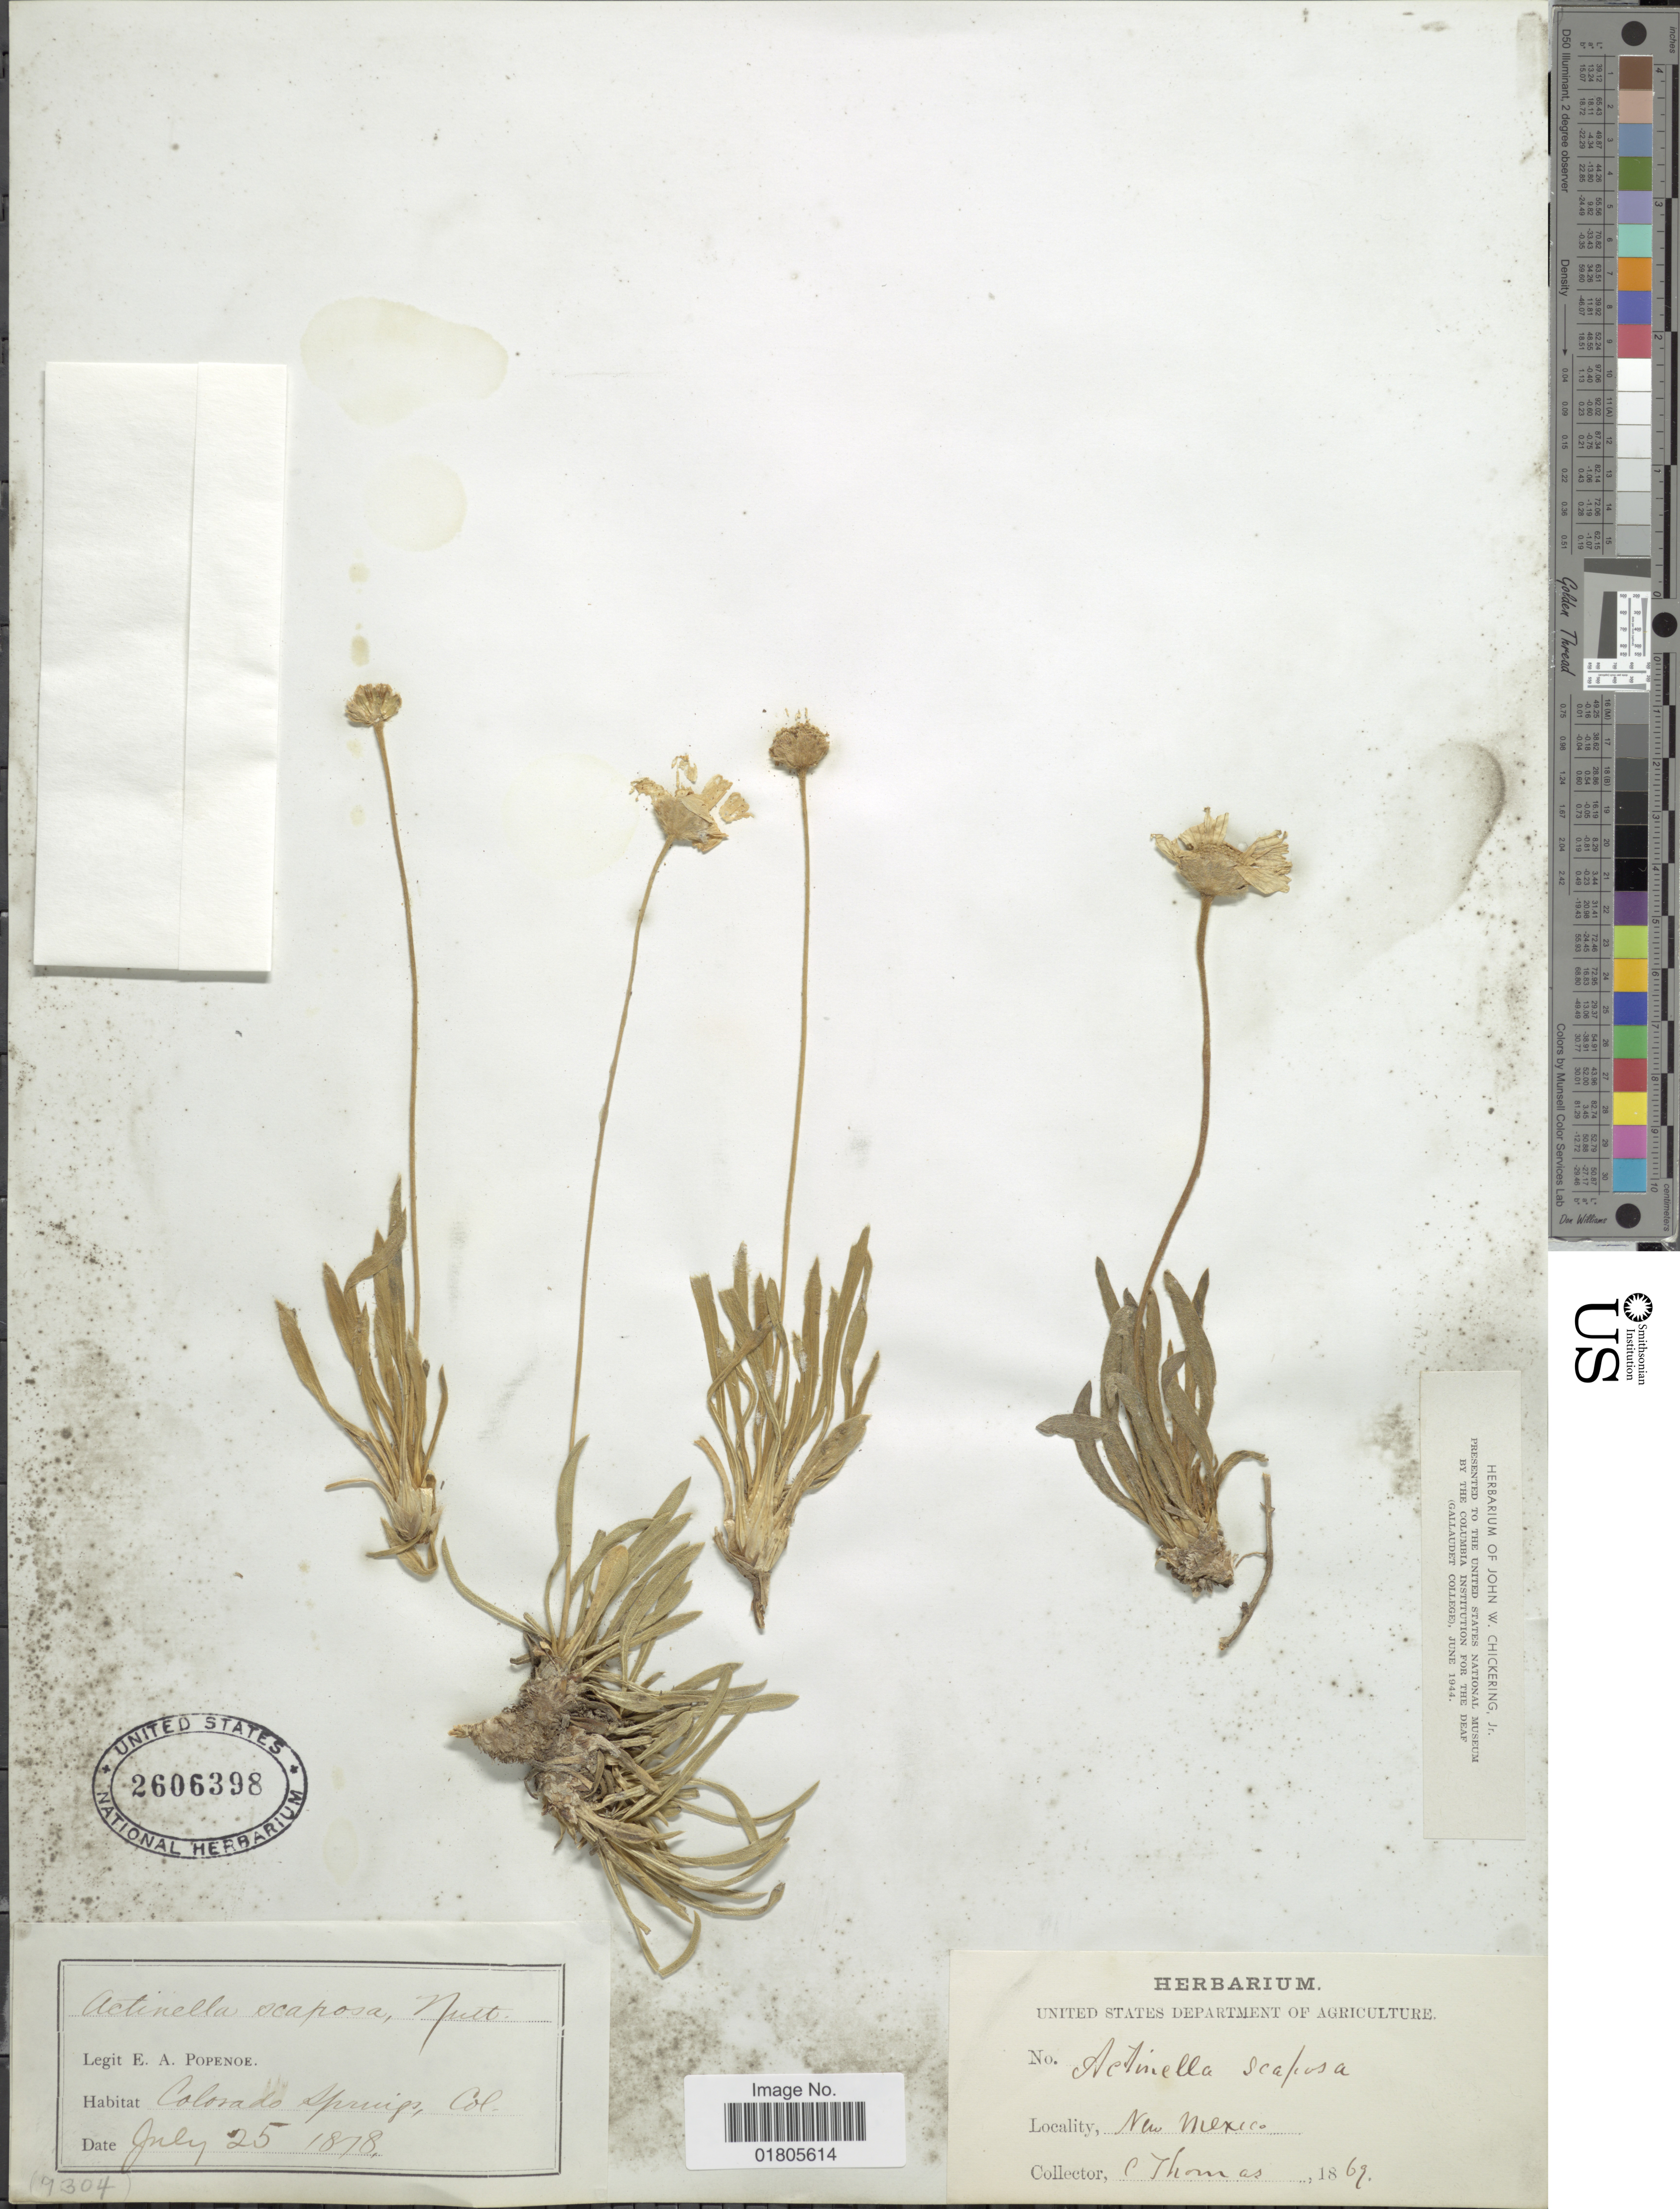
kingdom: Plantae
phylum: Tracheophyta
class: Magnoliopsida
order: Asterales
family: Asteraceae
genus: Actinea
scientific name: Actinea scaposa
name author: (DC.) Kuntze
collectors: E. A. Popenoe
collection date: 1878-07-25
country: United States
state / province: Colorado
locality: Colorado Springs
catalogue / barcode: US 2606398-2